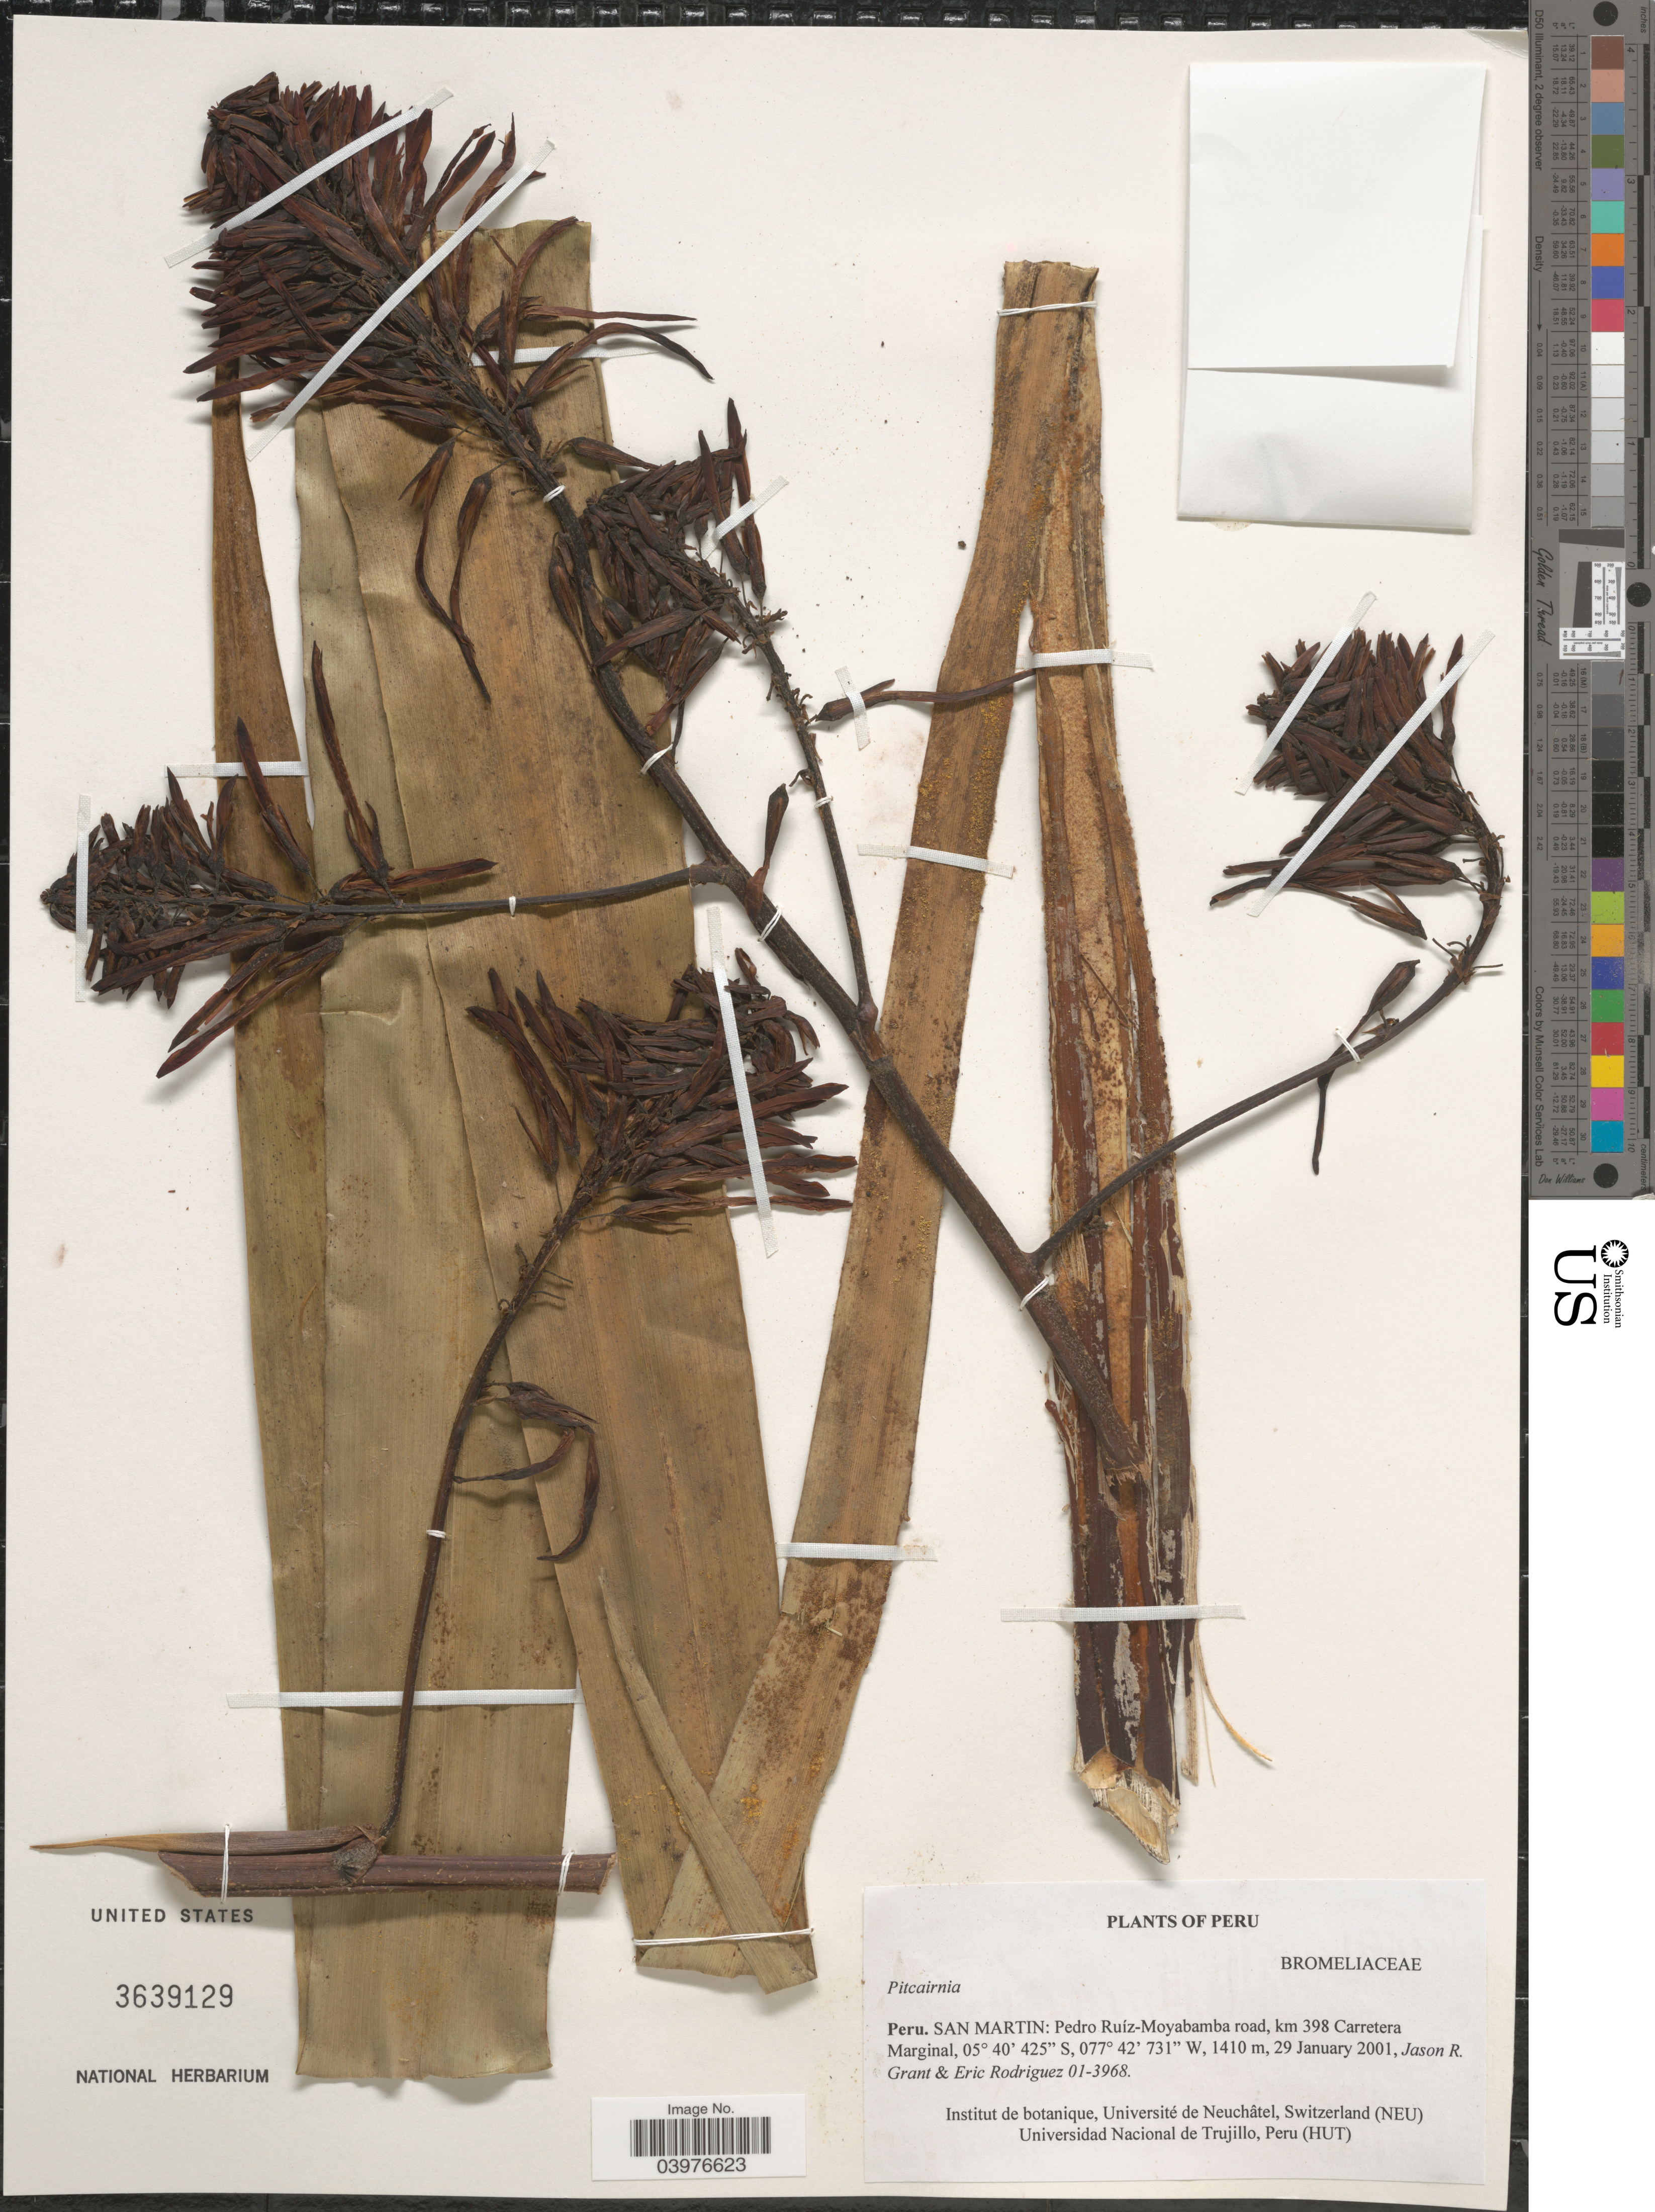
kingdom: Plantae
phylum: Tracheophyta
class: Liliopsida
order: Poales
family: Bromeliaceae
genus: Pitcairnia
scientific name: Pitcairnia sp.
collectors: J. R. Grant & E. Rodriguez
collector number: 01-3968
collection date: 2001-01-29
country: Peru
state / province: San Martín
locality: Pedro Ruíz-Moyabamba road, km 398 Carretera Marginal.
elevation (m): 1410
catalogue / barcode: US 3639129